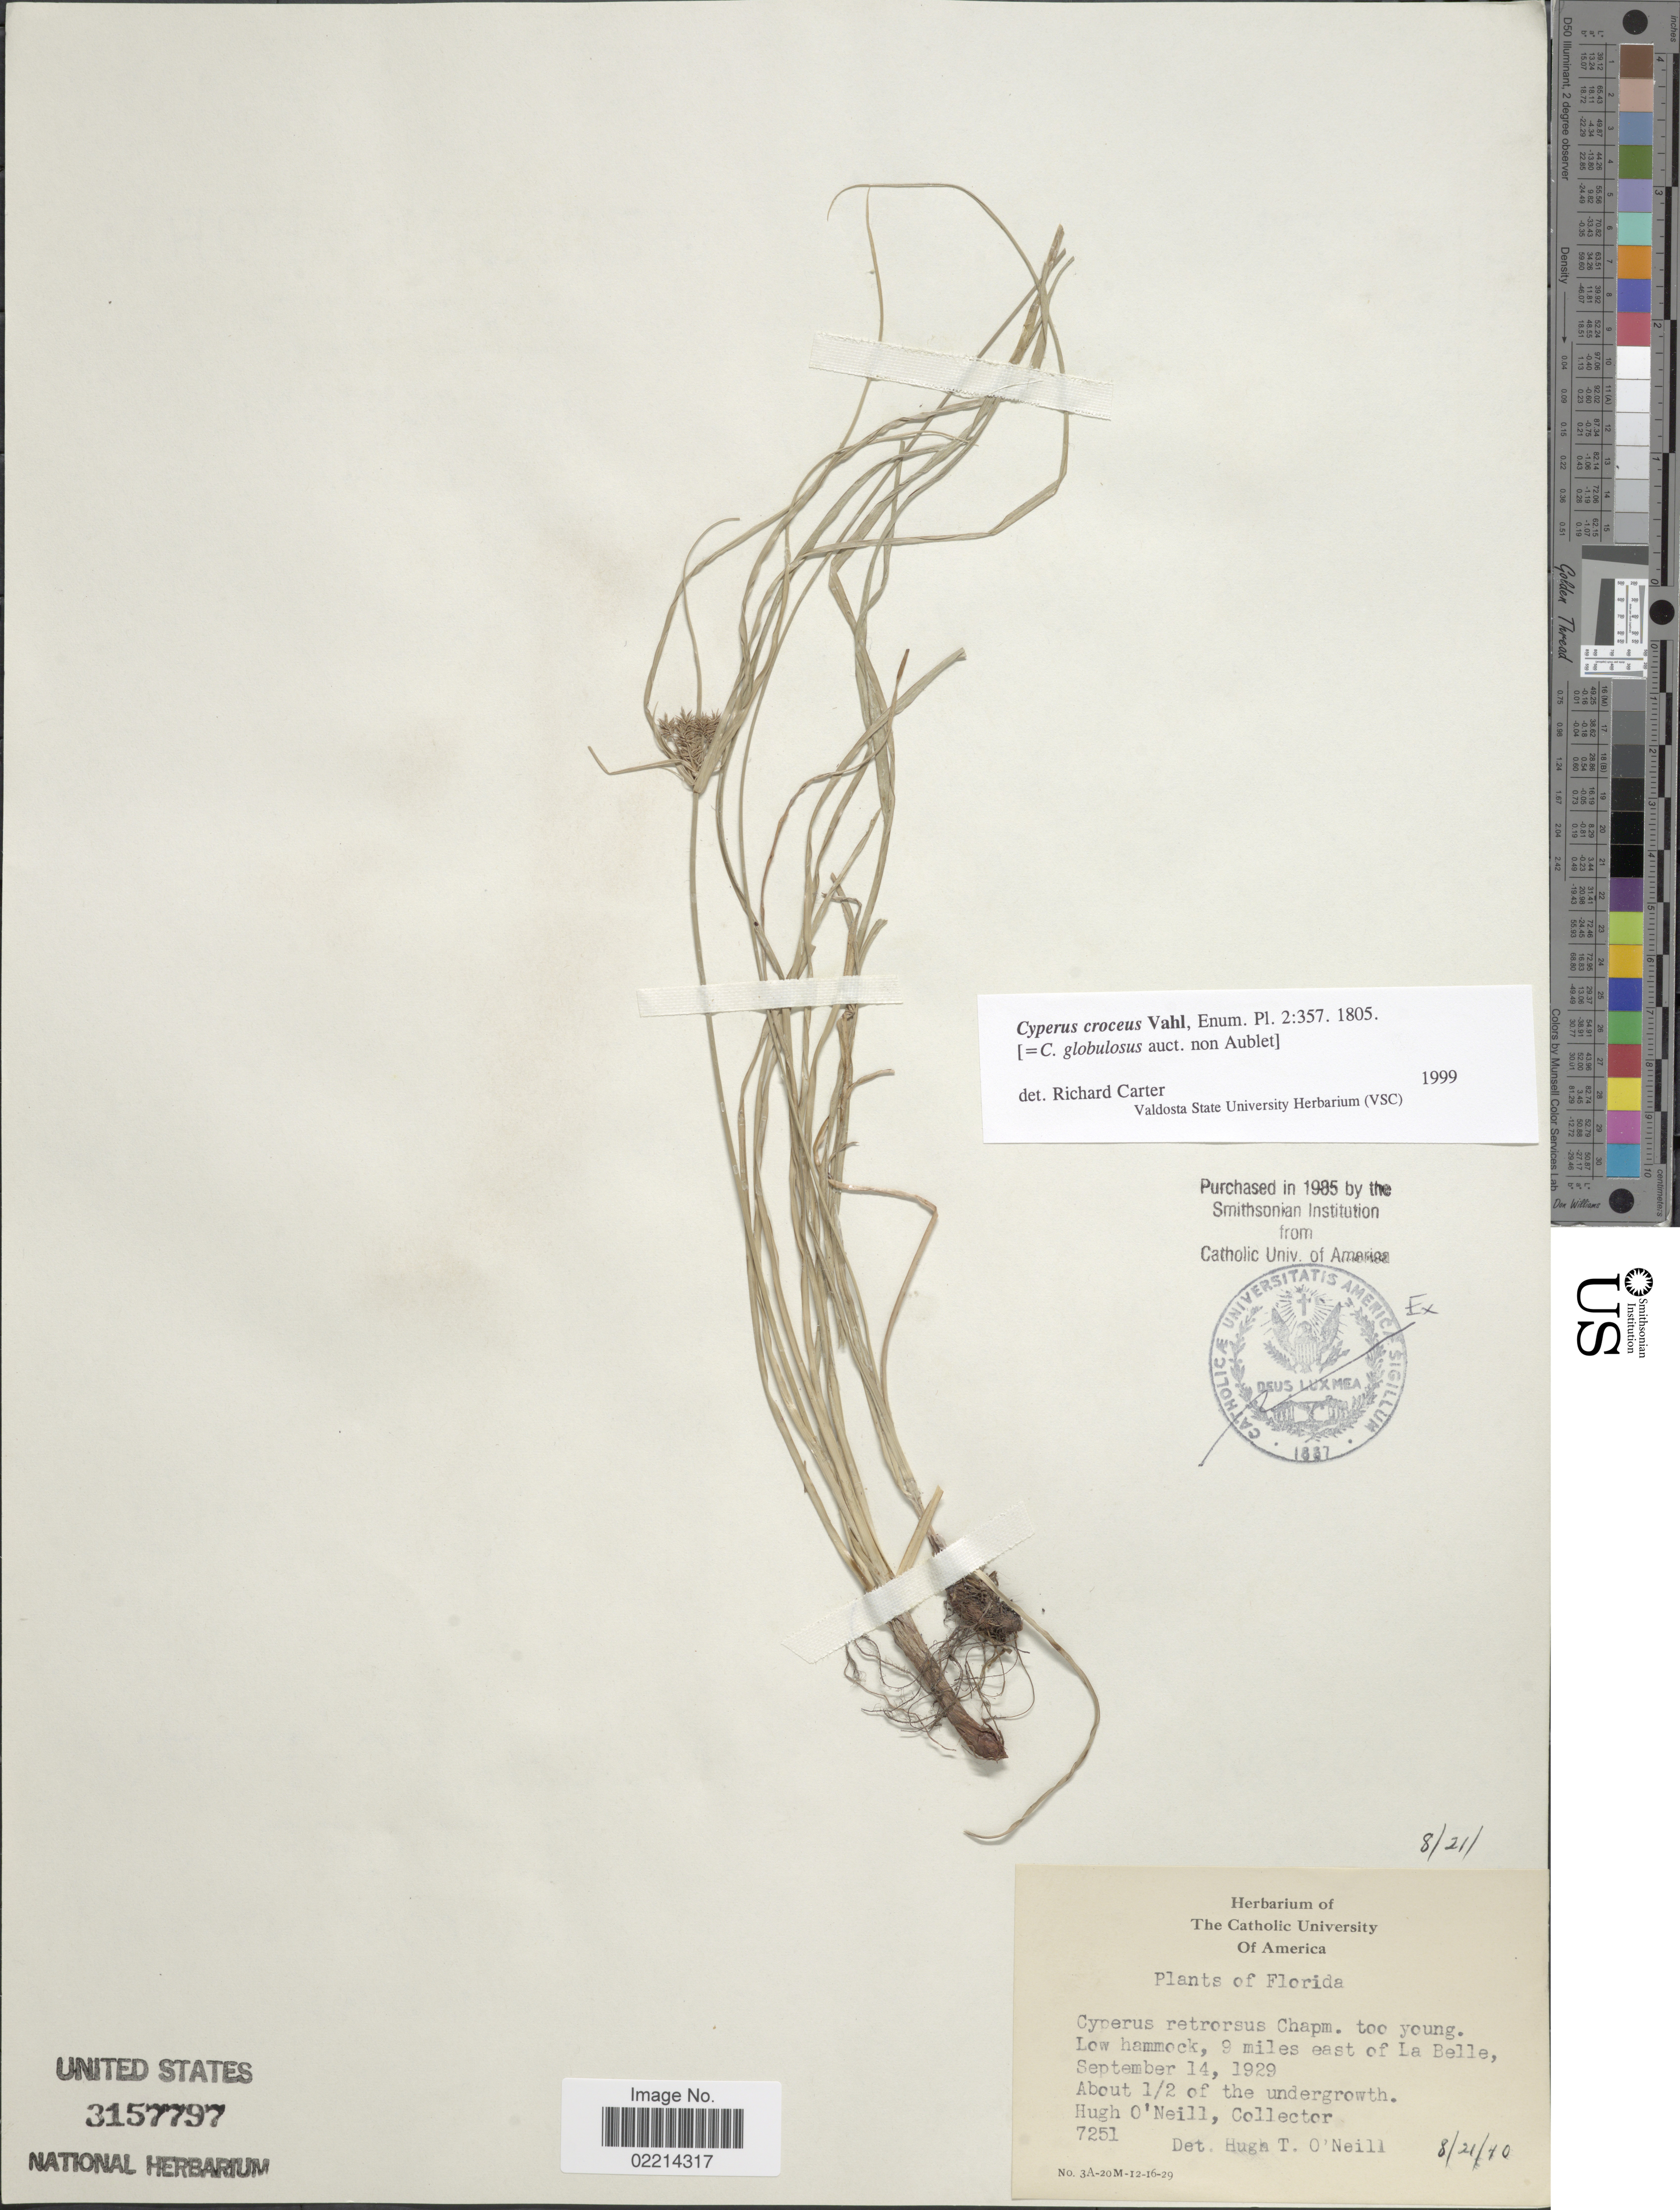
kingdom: Plantae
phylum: Tracheophyta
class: Liliopsida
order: Poales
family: Cyperaceae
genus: Cyperus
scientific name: Cyperus croceus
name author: Vahl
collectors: H. O'Neill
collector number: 7251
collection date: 1929-09-14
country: United States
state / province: Florida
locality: Low hammock, 9 miles east of La Belle , About ½ of the undergrowth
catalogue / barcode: US 3157797